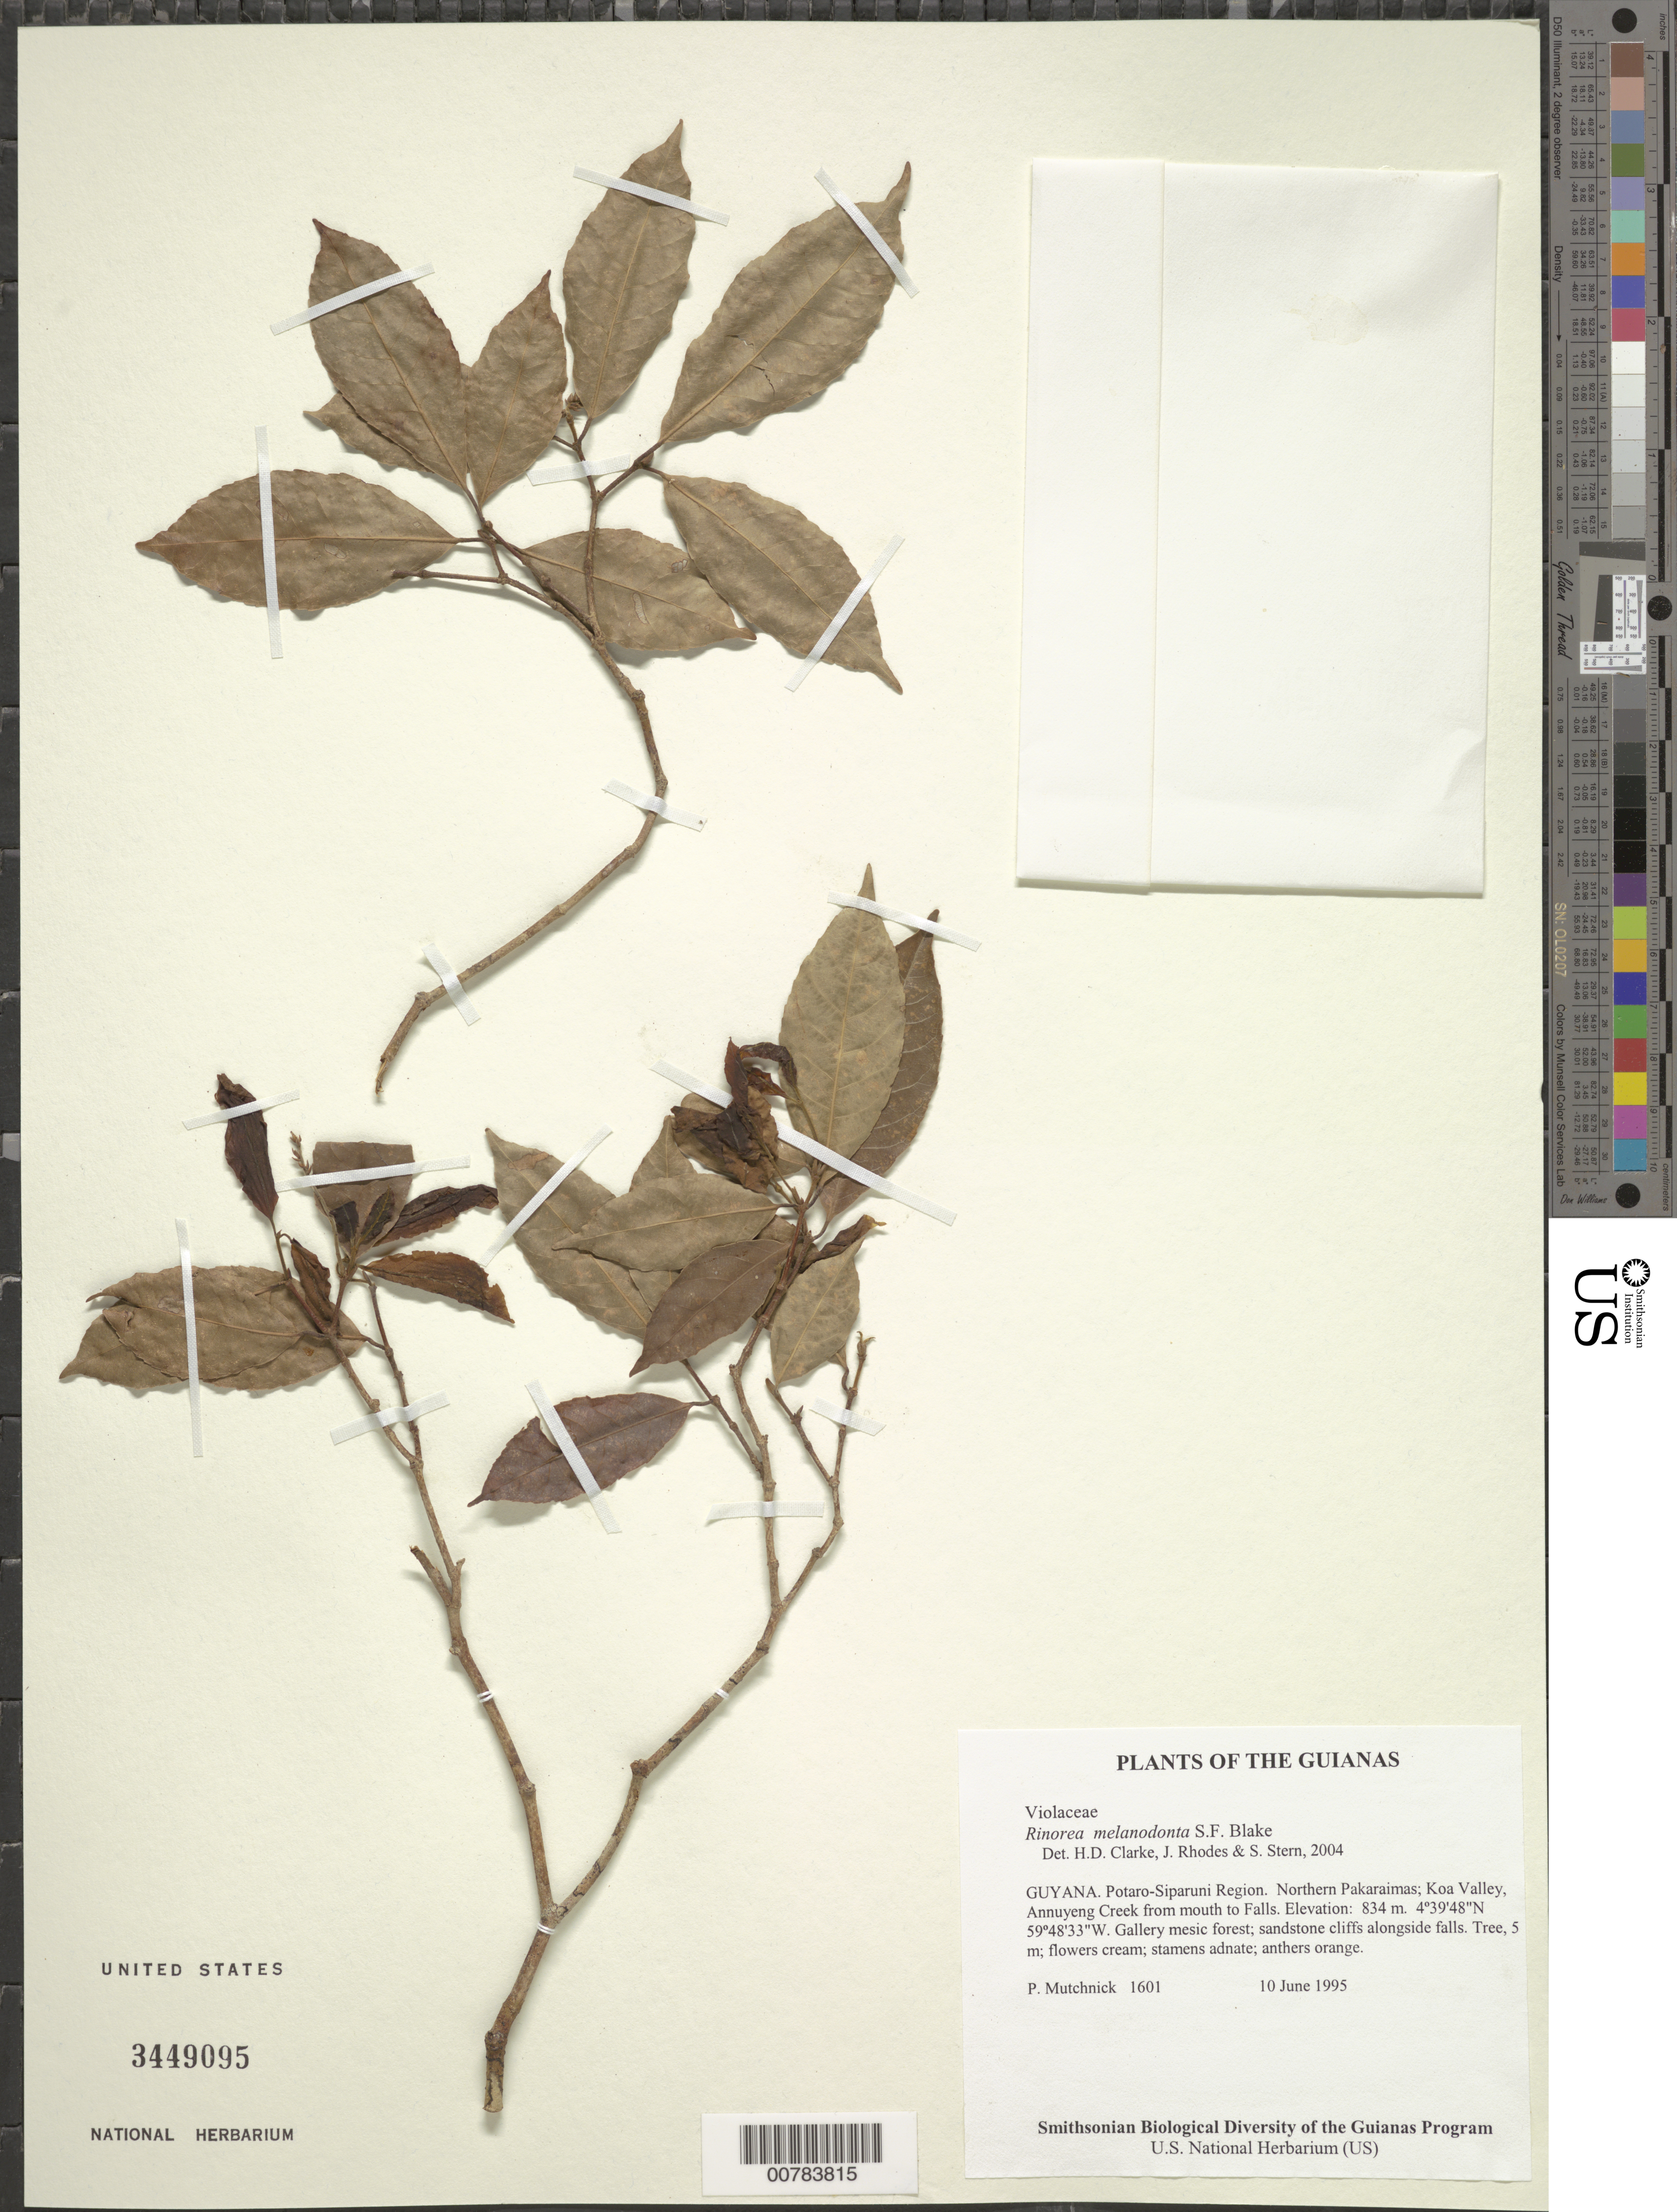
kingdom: Plantae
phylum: Tracheophyta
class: Magnoliopsida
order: Malpighiales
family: Violaceae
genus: Rinorea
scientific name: Rinorea brevipes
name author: (Benth.) S.F. Blake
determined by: Hoyos-Gomez, S. E.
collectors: P. Mutchnick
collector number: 1601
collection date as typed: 10 June 1995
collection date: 1995-06-10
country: Guyana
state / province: Potaro-Siparuni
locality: Northern Pakaraimas; Koa Valley, Annuyeng Creek from mouth to Falls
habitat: Gallery mesic forest; sandstone cliffs alongside falls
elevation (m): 834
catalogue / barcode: US 3449095